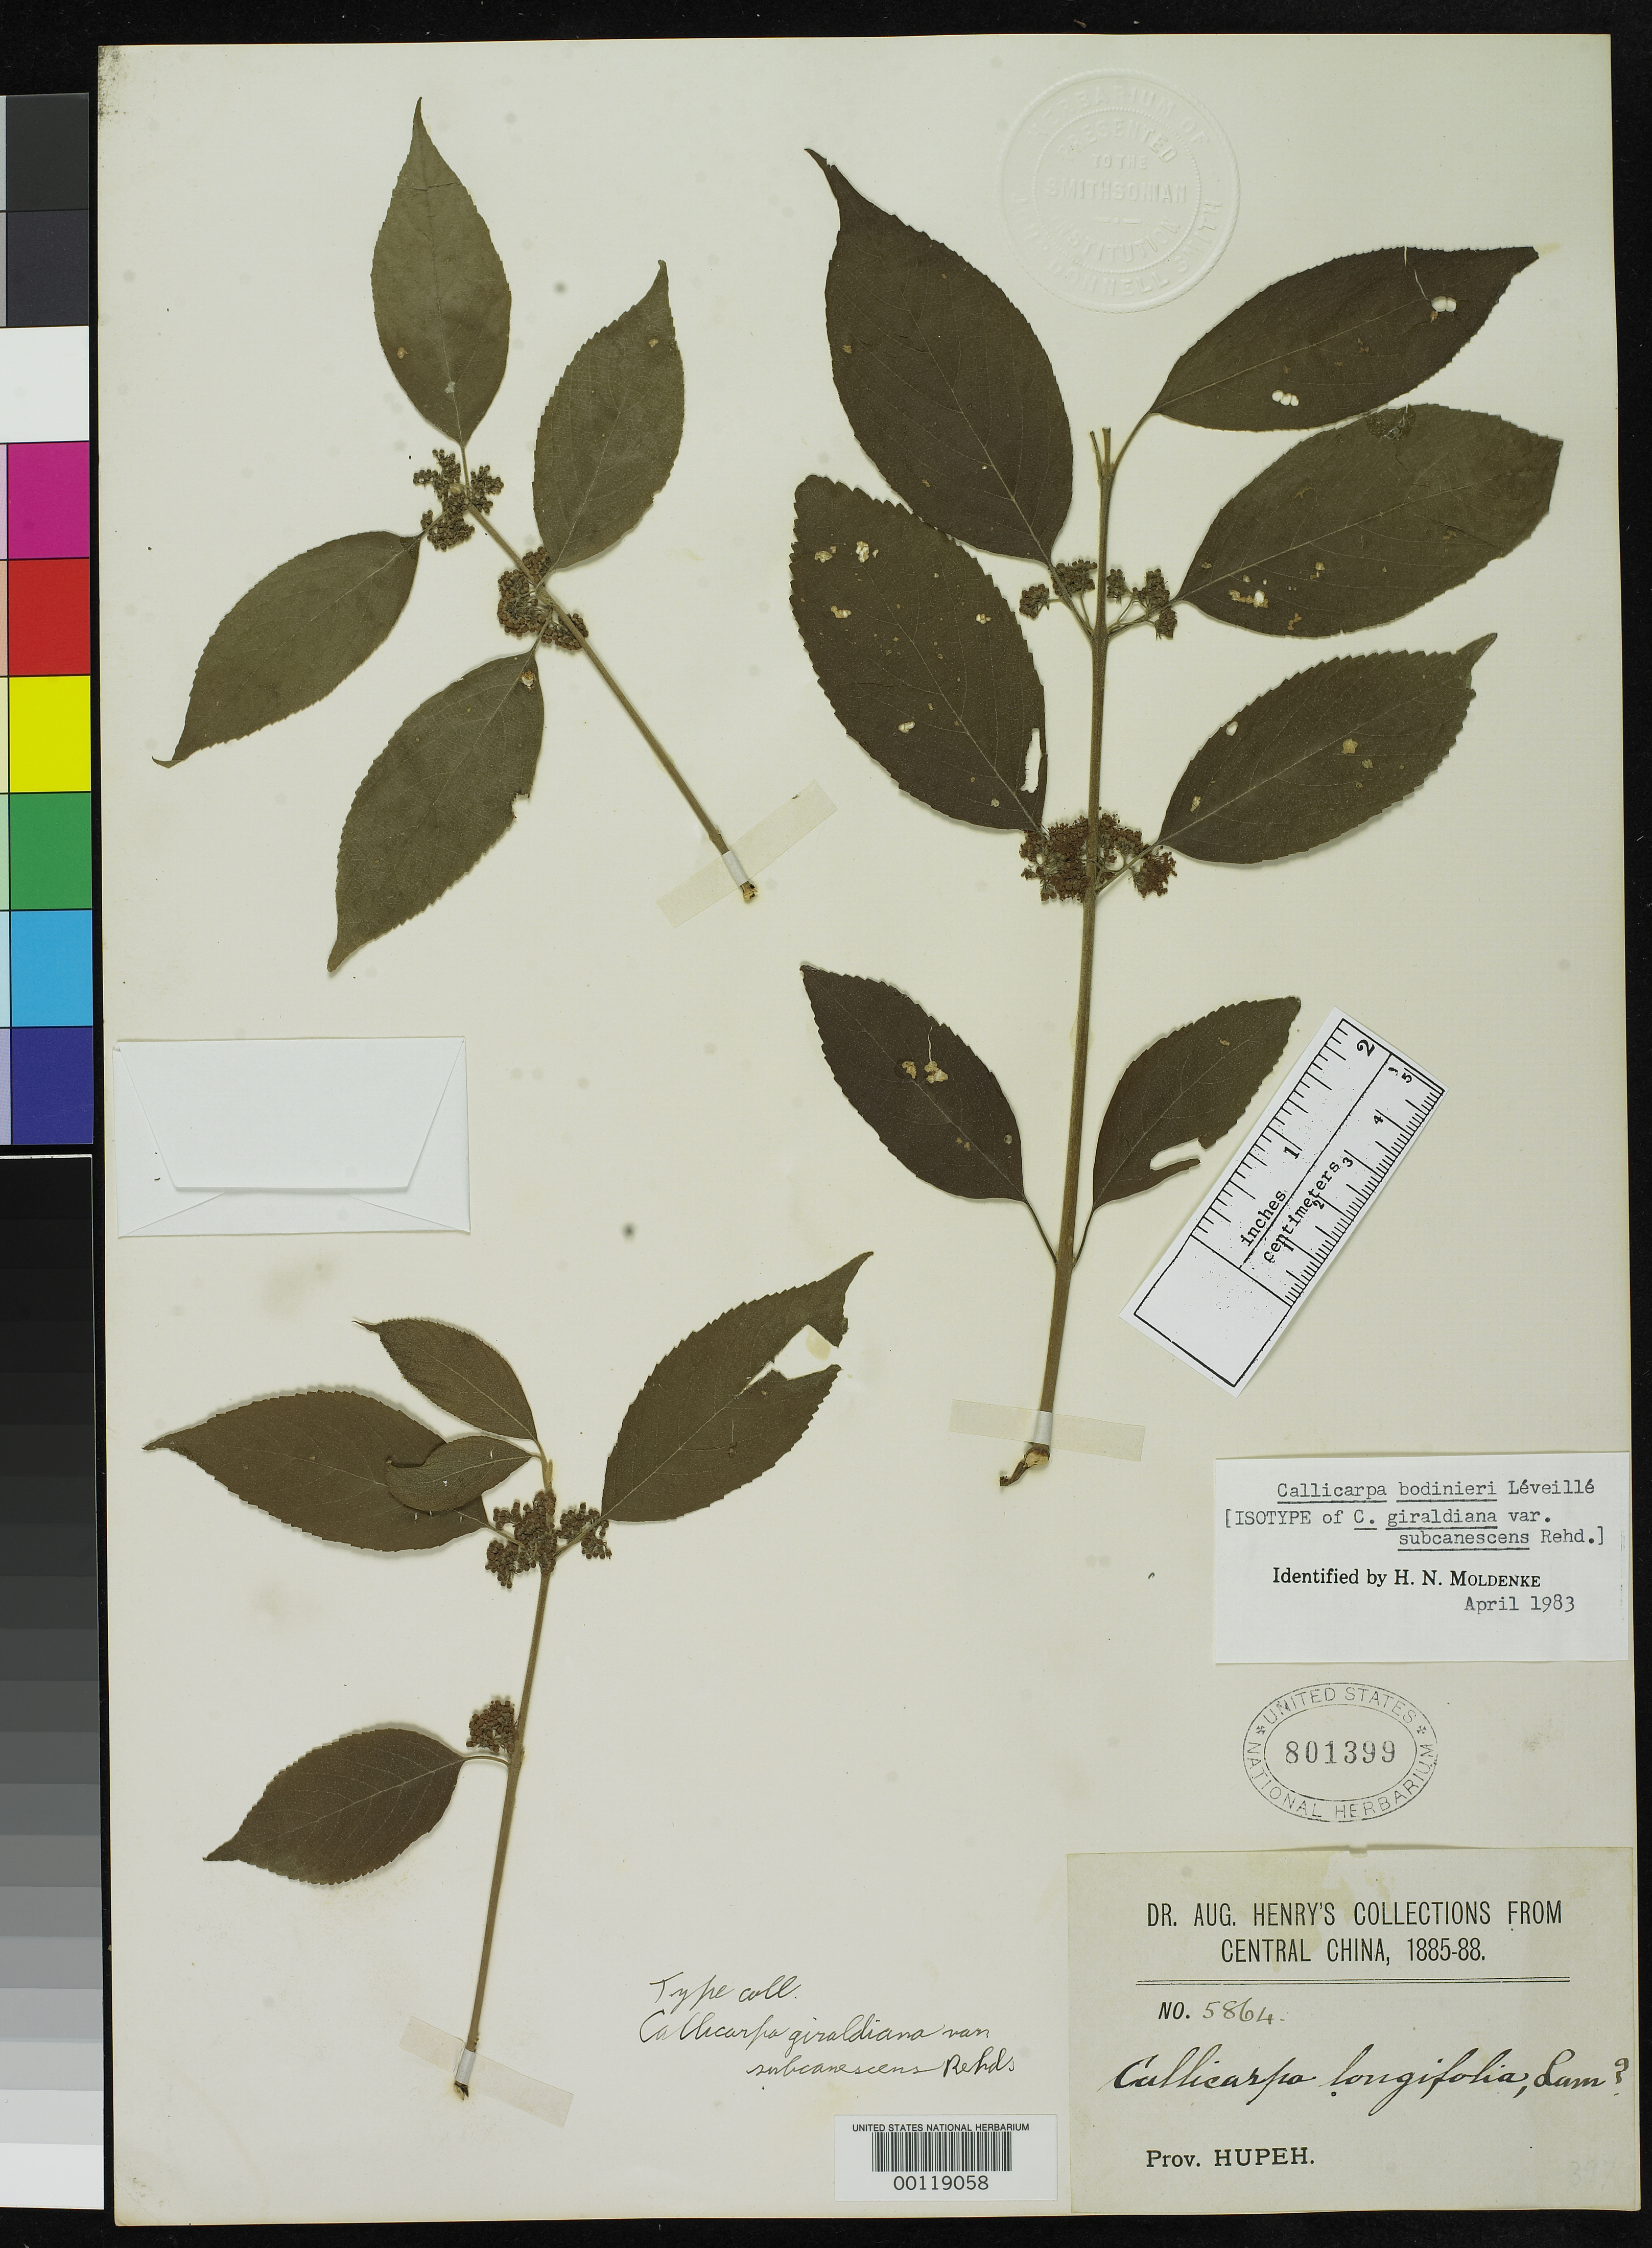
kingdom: Plantae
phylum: Tracheophyta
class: Magnoliopsida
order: Lamiales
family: Lamiaceae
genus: Callicarpa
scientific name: Callicarpa giraldiana var. subcanescens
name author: Rehder in Sarg.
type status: Isotype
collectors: A. Henry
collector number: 5864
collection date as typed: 1885-88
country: China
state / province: Hubei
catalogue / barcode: US 801399